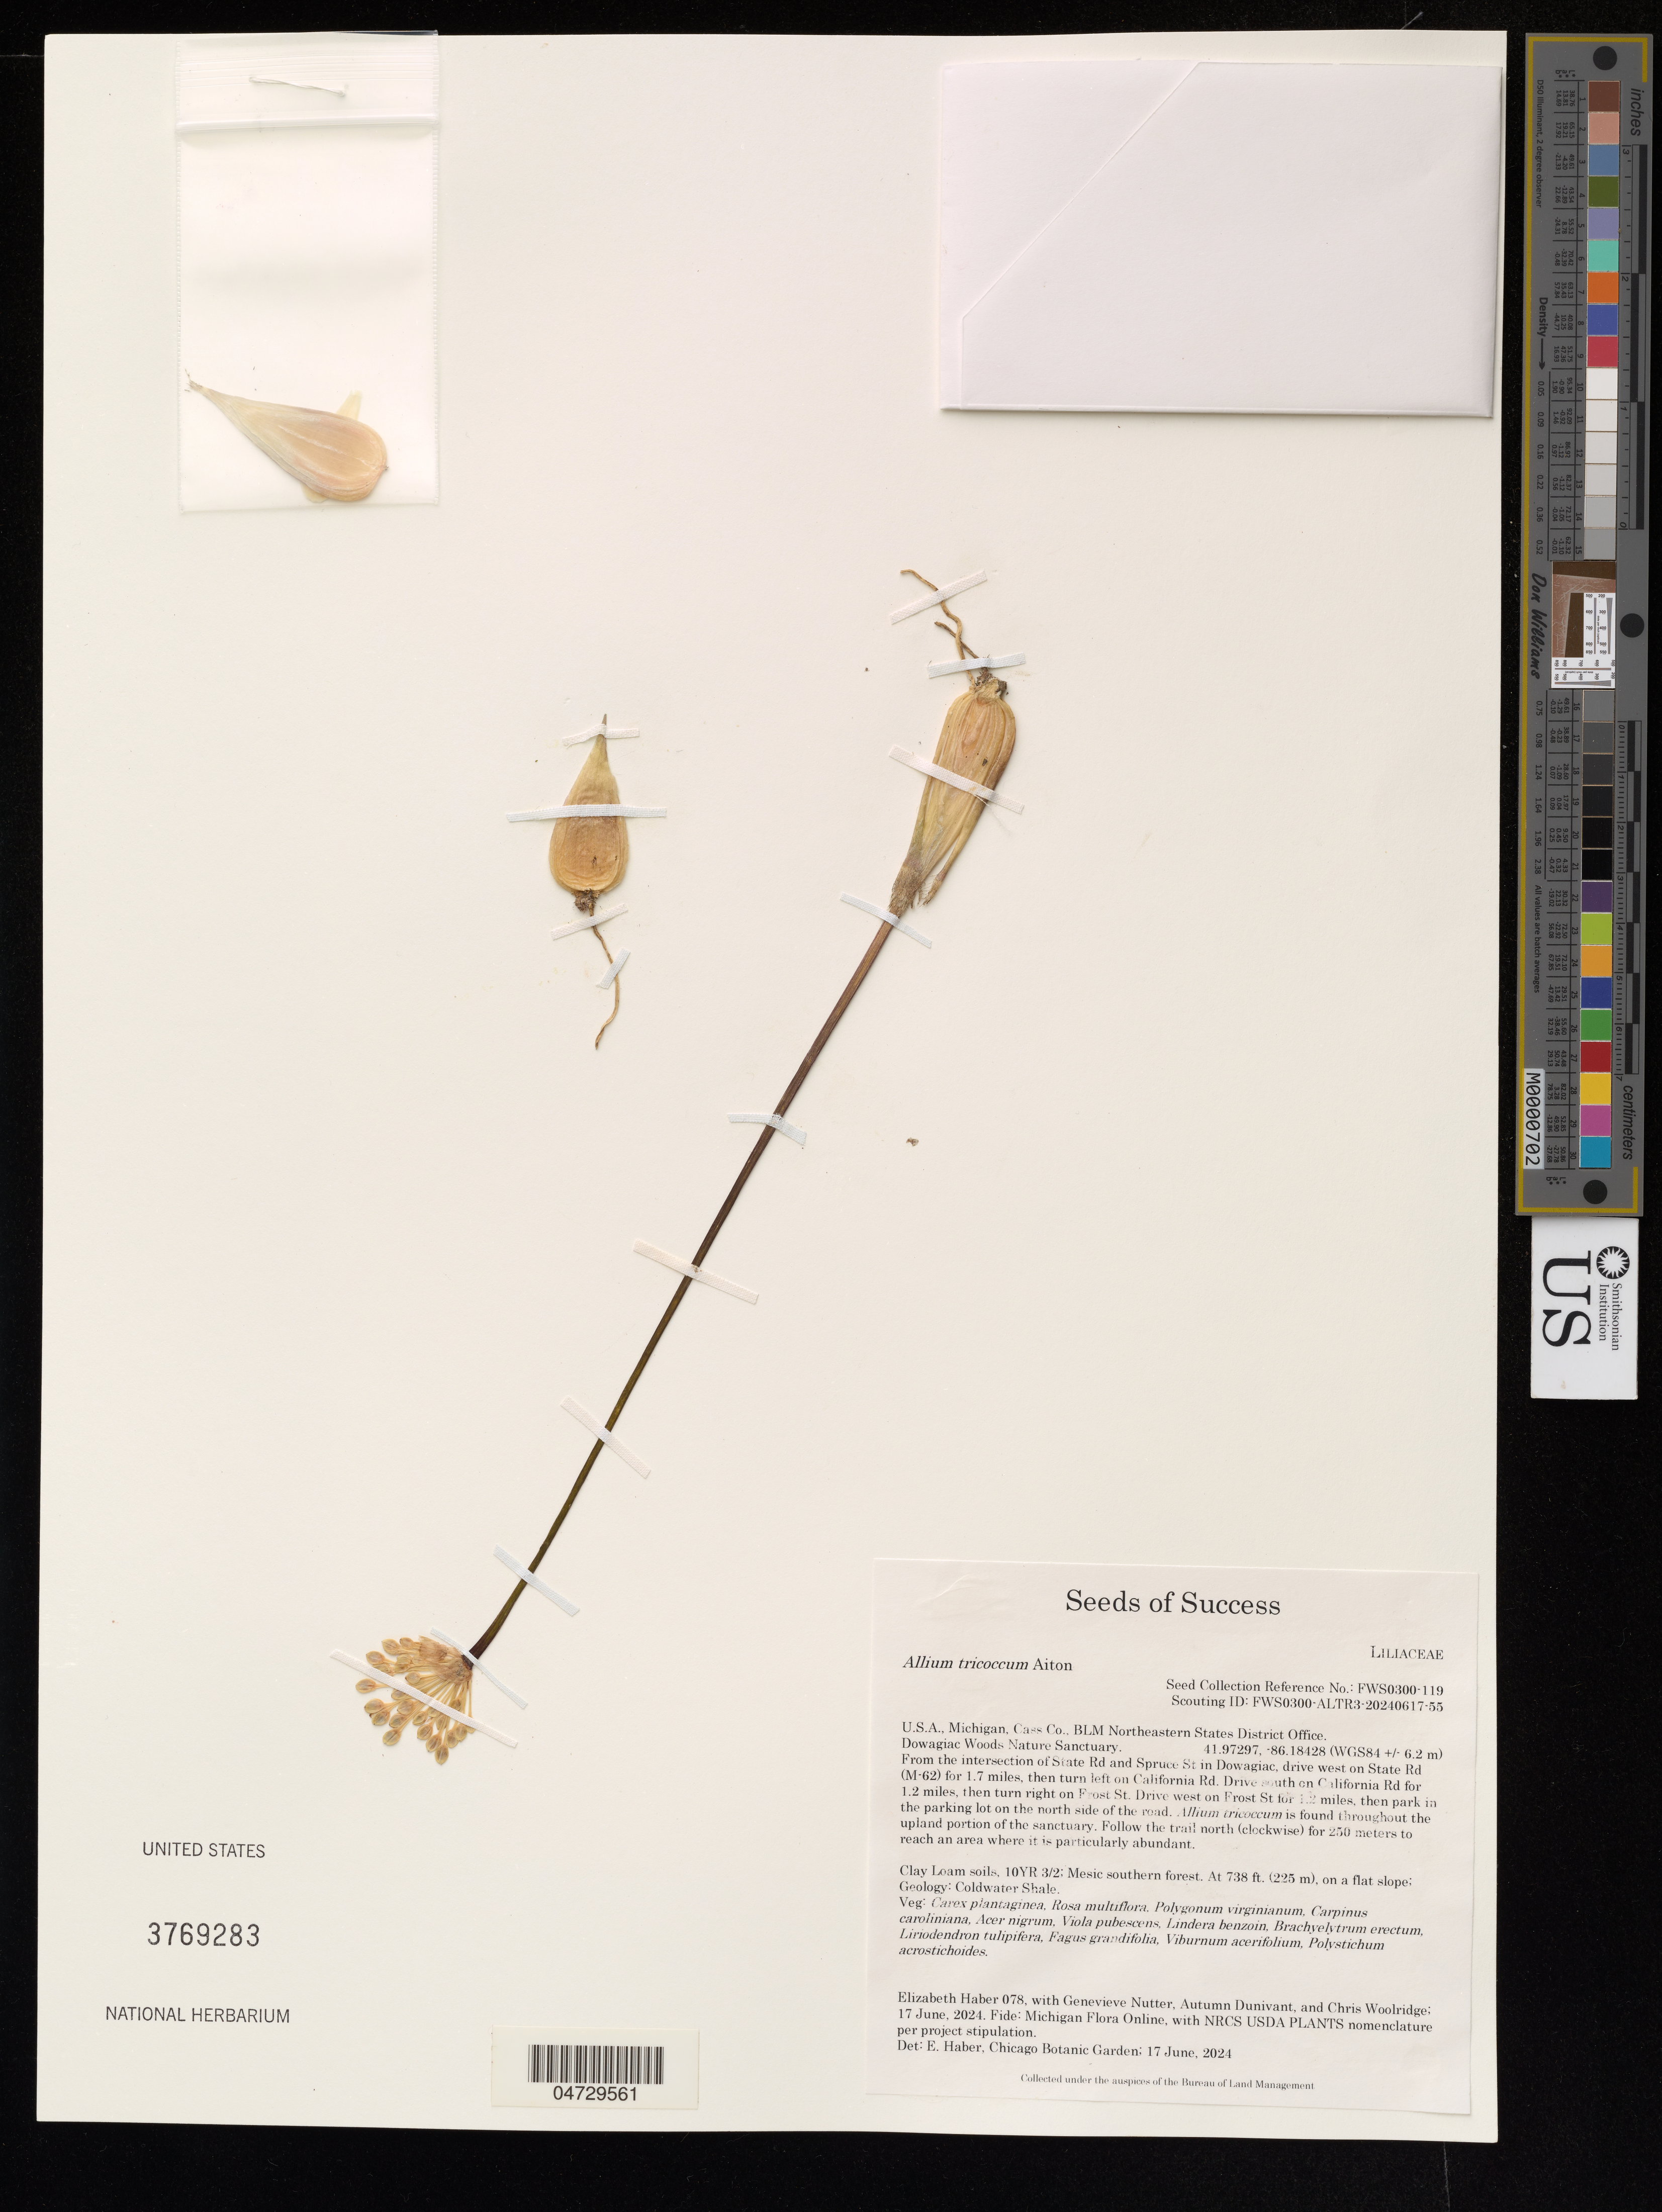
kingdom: Plantae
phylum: Tracheophyta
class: Liliopsida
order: Asparagales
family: Amaryllidaceae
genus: Allium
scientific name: Allium tricoccum sensu Blanco non Ait.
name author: Blanco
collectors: E. Haber, G. Nutter & A. Dunivant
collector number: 078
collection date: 2024-06-17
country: United States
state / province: Michigan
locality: U.S.A., Michigan, Cass Co., BLM Northeastern States District Office. Dowagiac Woods Nature Sanctuary. (WGS84 +/- 6.2 m). From the intersection of State Rd and Spruce St in Dowagiac, drive west on State Rd (M-62) for 1.7 miles, then turn left on California Rd. Drive south on California Rd for 1.2 miles, then turn right on Frost St. Drive west on Frost St for 1.2 miles, then park in the parking lot on the north side of the road. Allium tricoccum is found throughout the upland portion of the sanctuary.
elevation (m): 225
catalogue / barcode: US 3769283